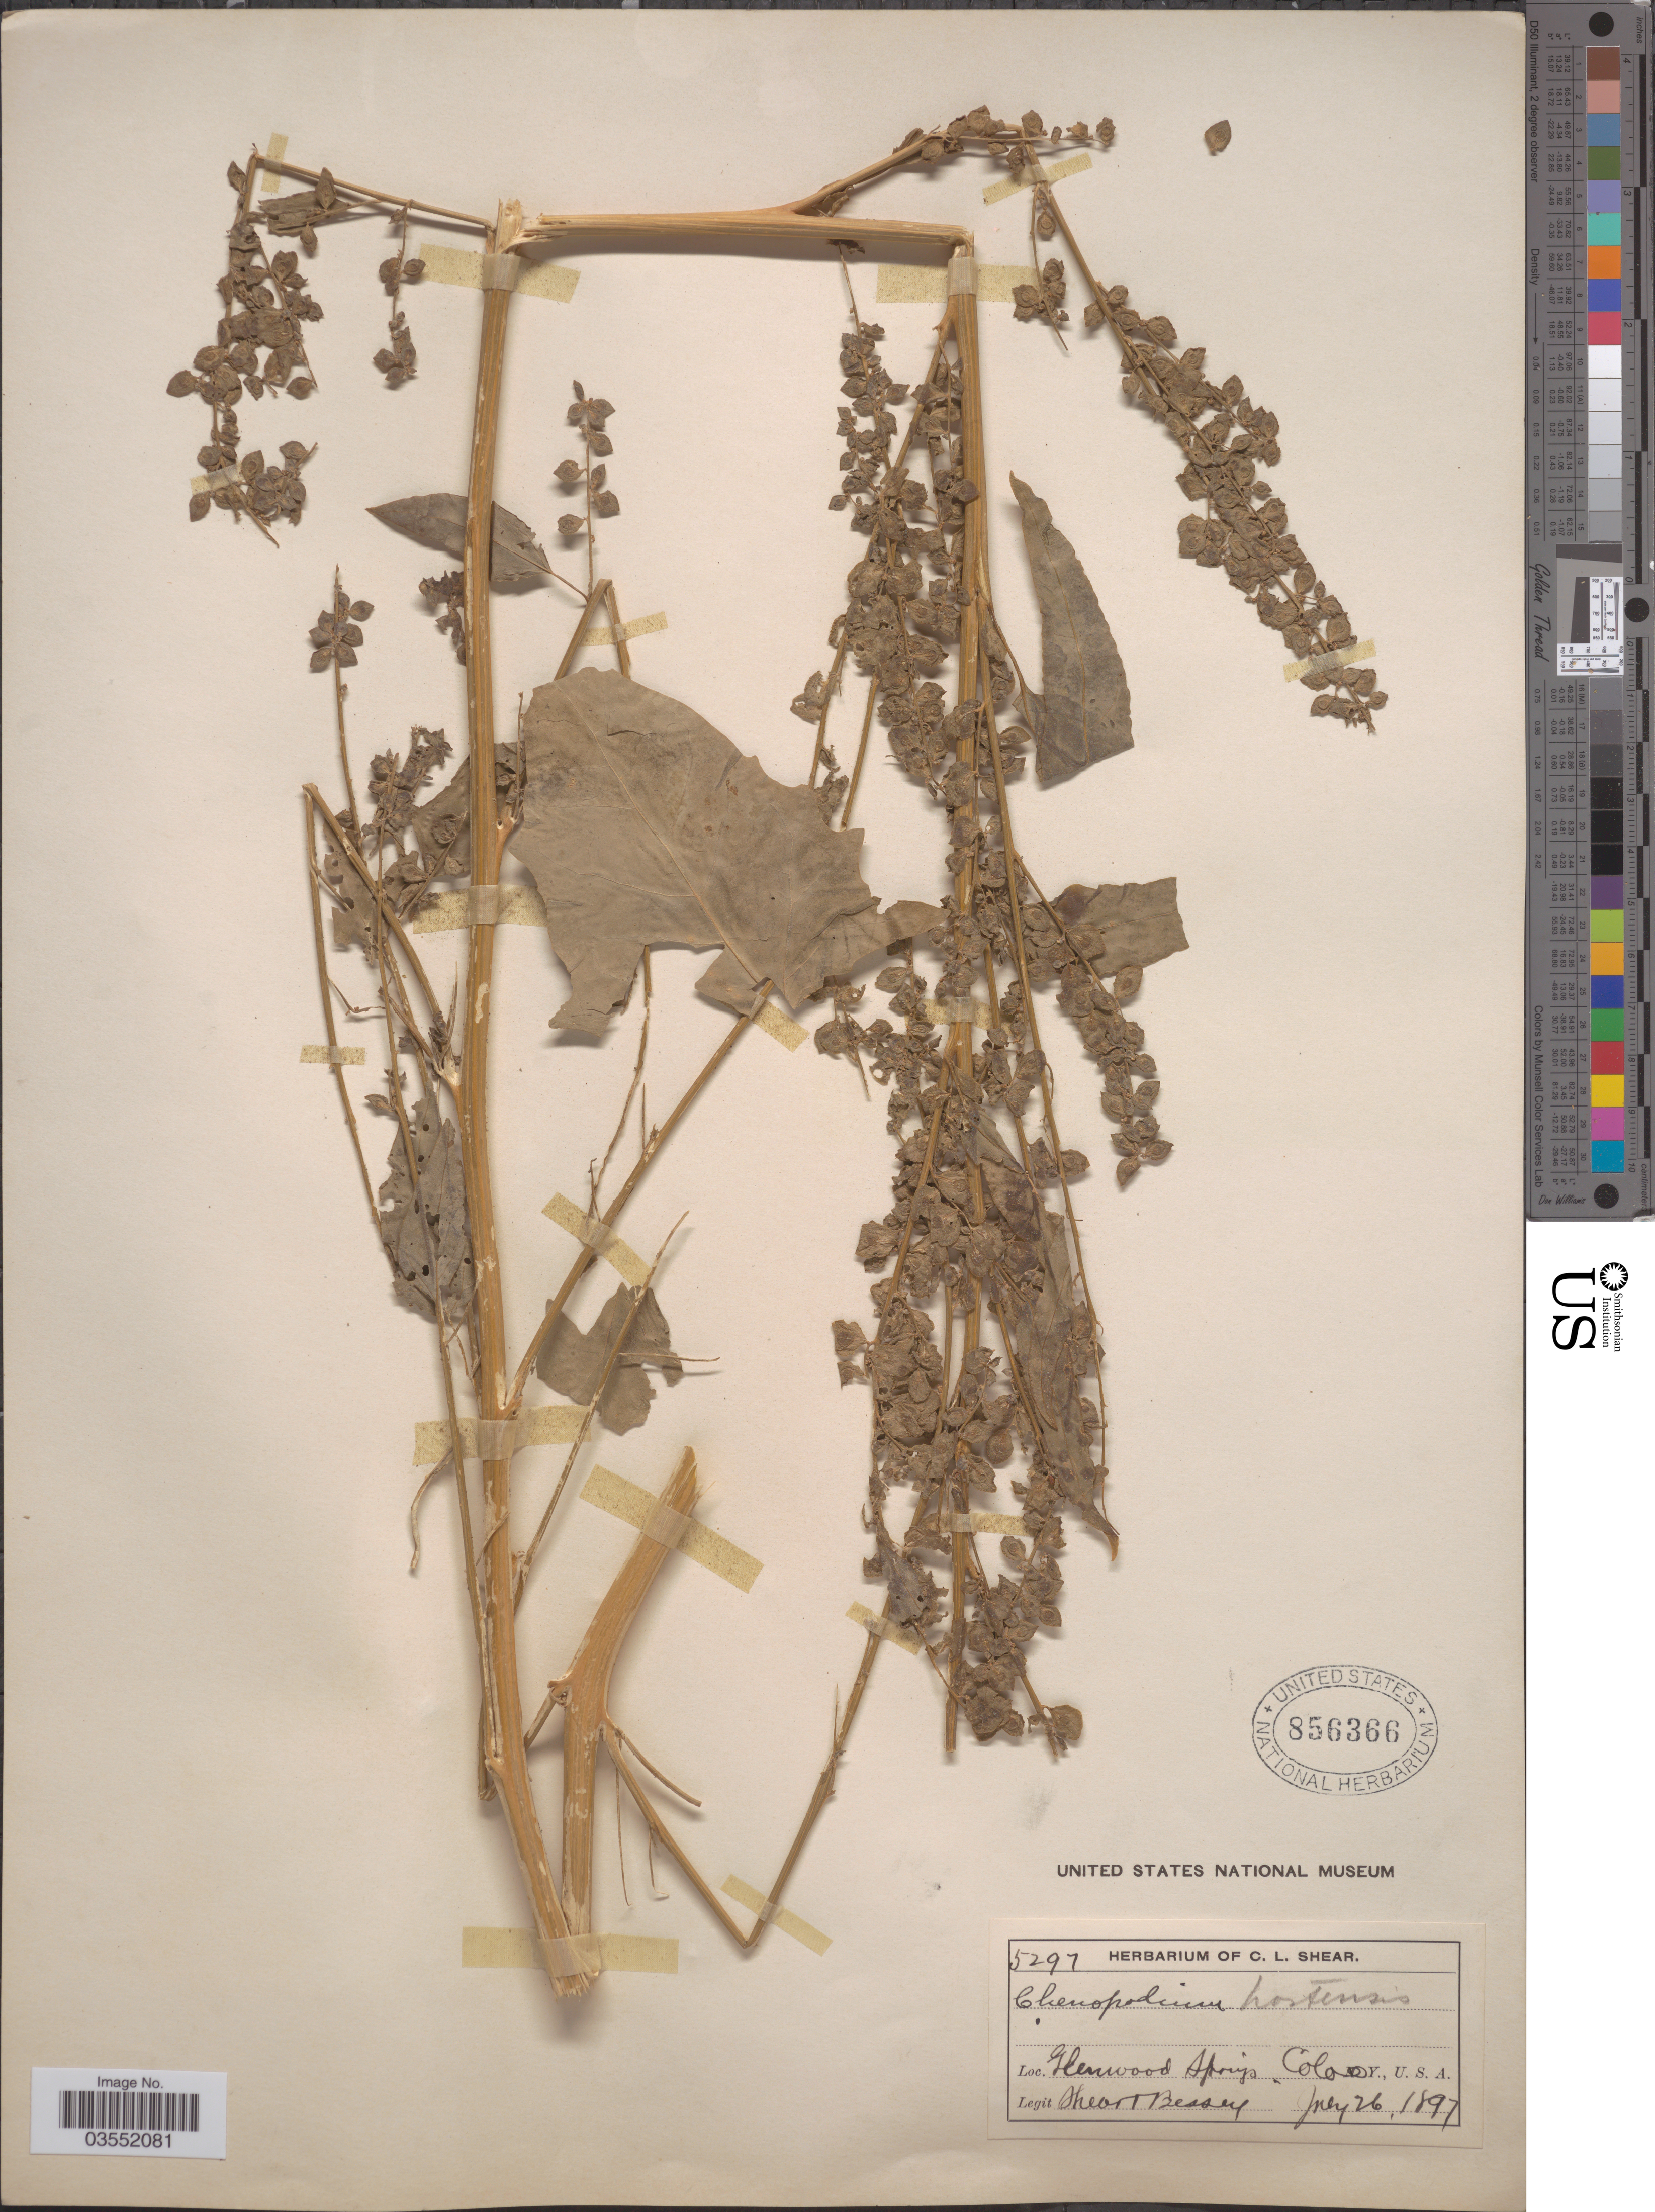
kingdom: Plantae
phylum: Tracheophyta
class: Magnoliopsida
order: Caryophyllales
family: Amaranthaceae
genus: Atriplex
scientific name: Atriplex hortensis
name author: L.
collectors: C. L. Shear & -. Bessey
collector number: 5297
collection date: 1897-07-26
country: United States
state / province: Colorado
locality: Glenwood Springs.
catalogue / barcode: US 856366